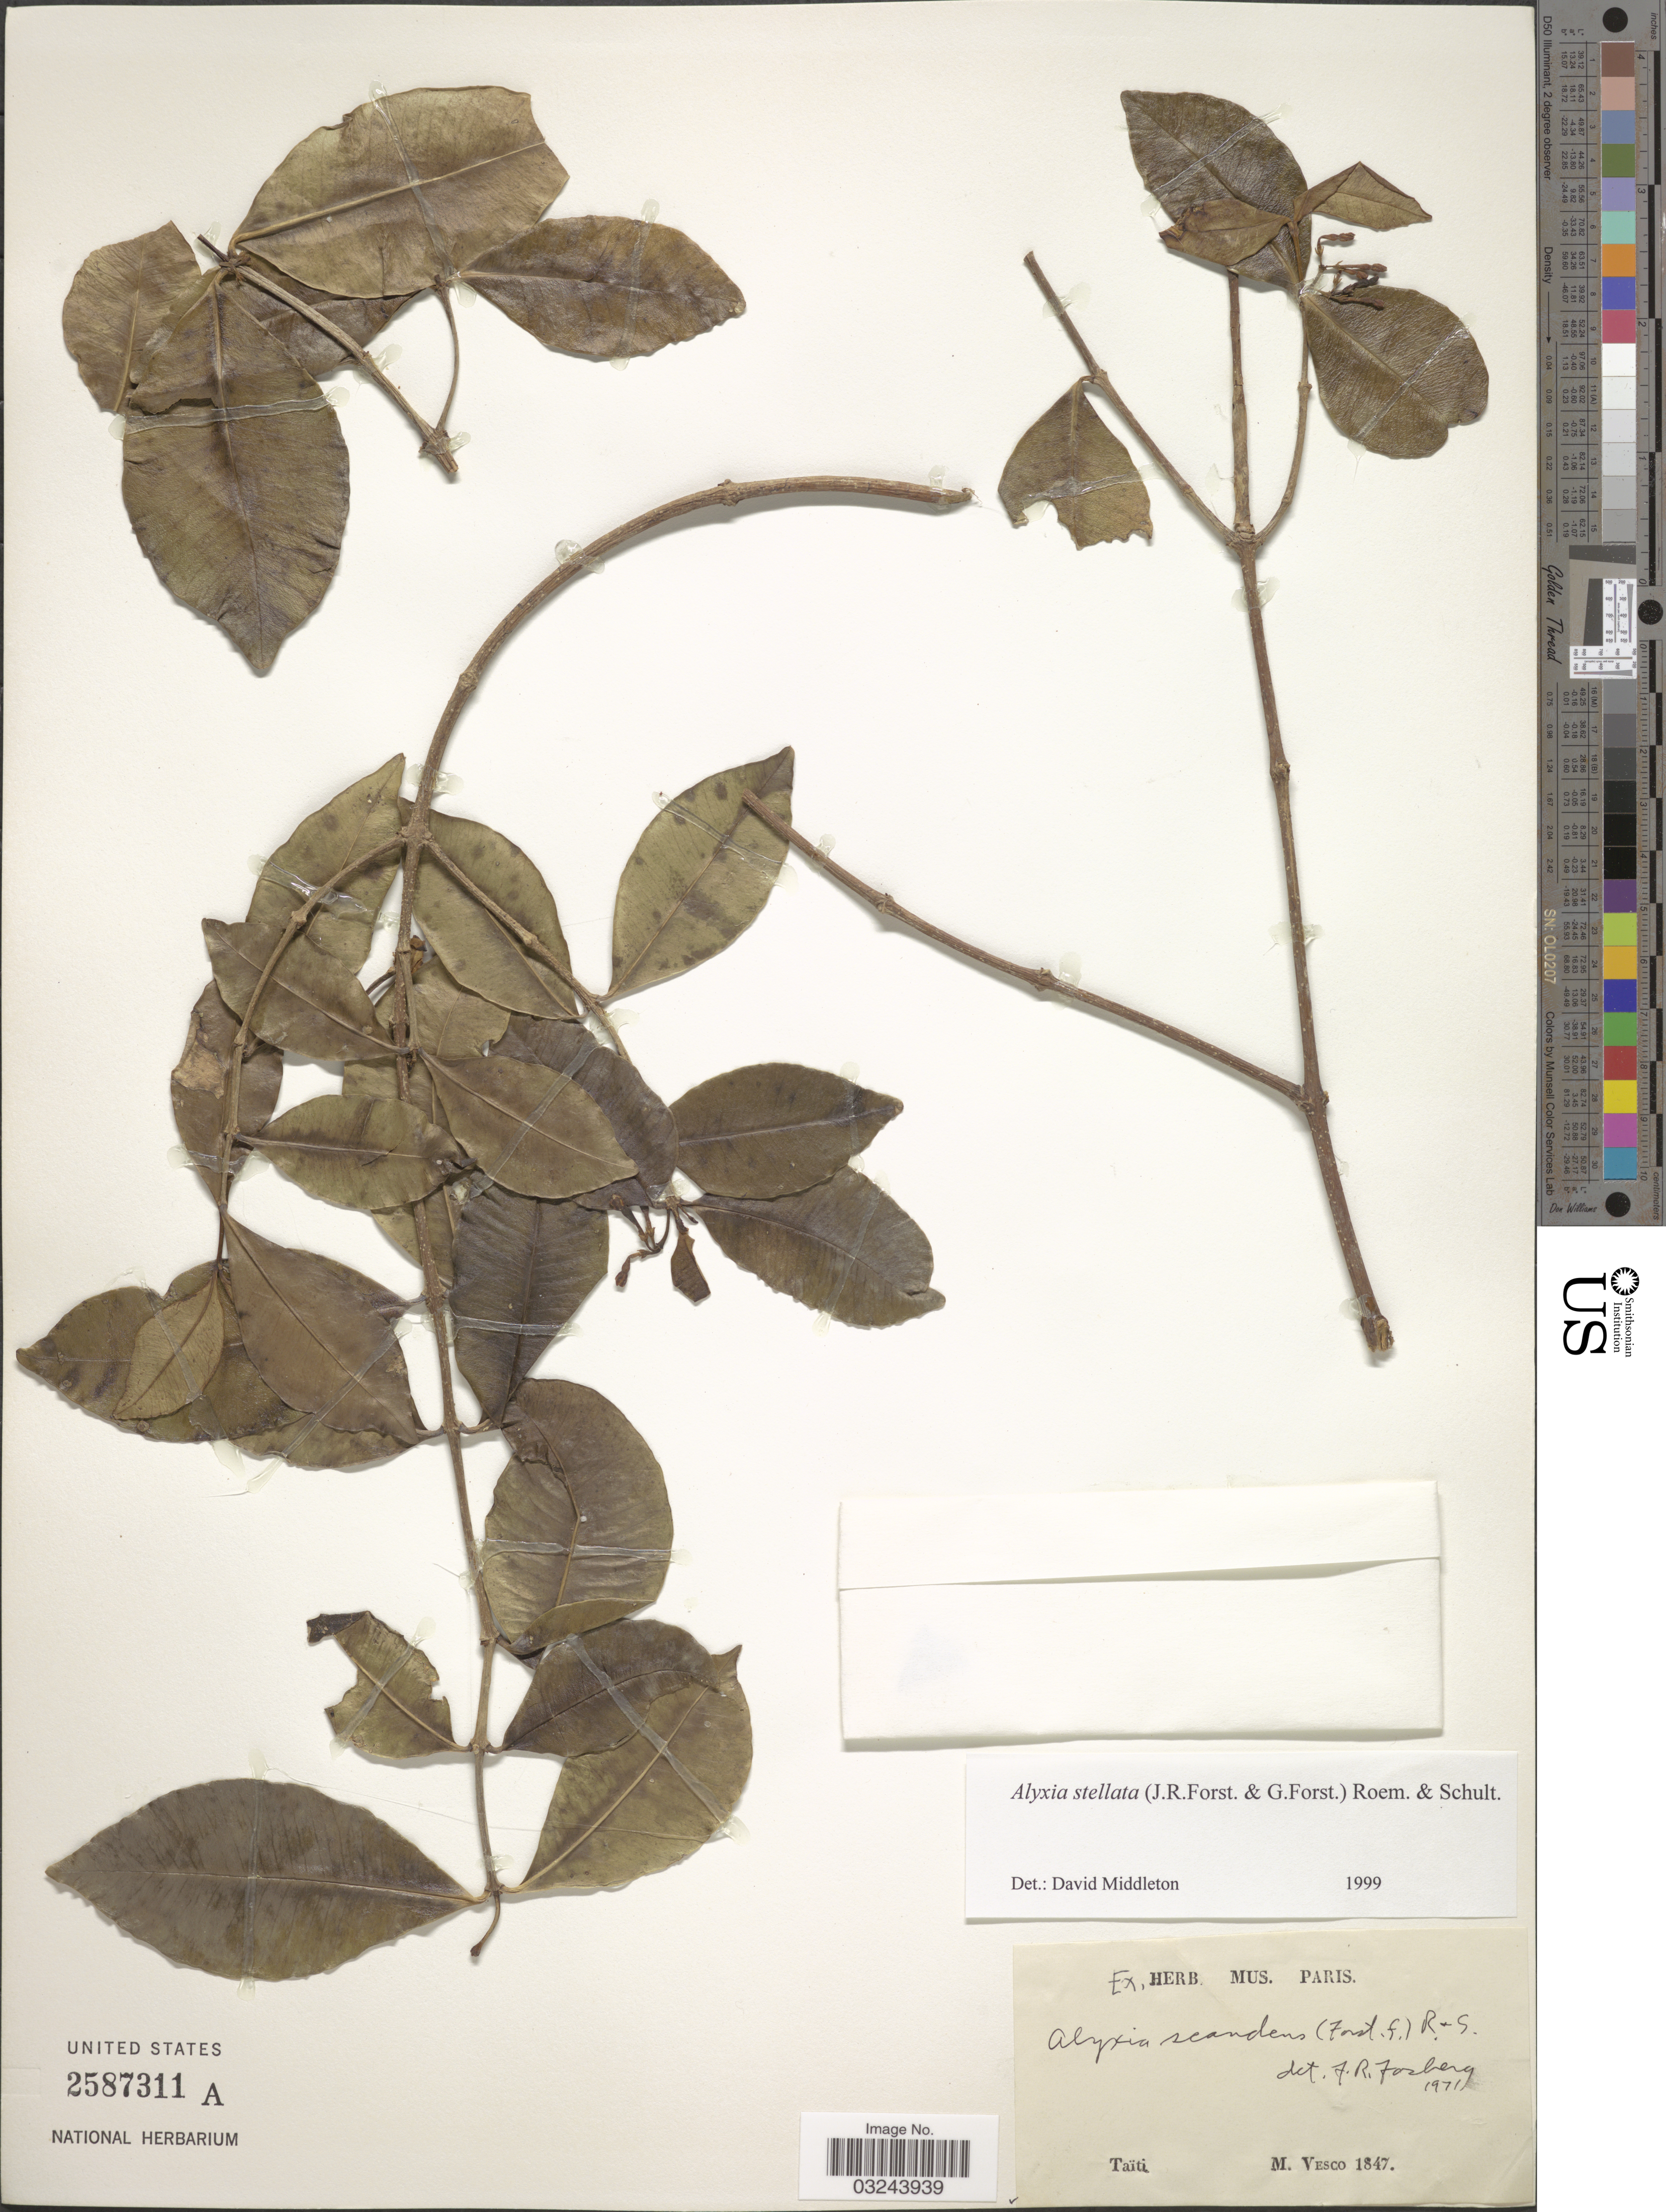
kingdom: Plantae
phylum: Tracheophyta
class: Magnoliopsida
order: Gentianales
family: Apocynaceae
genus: Alyxia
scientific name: Alyxia stellata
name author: (J.R. Forst. & G. Forst.) Roem. & Schult.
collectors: M. Vesco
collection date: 1847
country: French Polynesia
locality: Taïti.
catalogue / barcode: US 2587311A